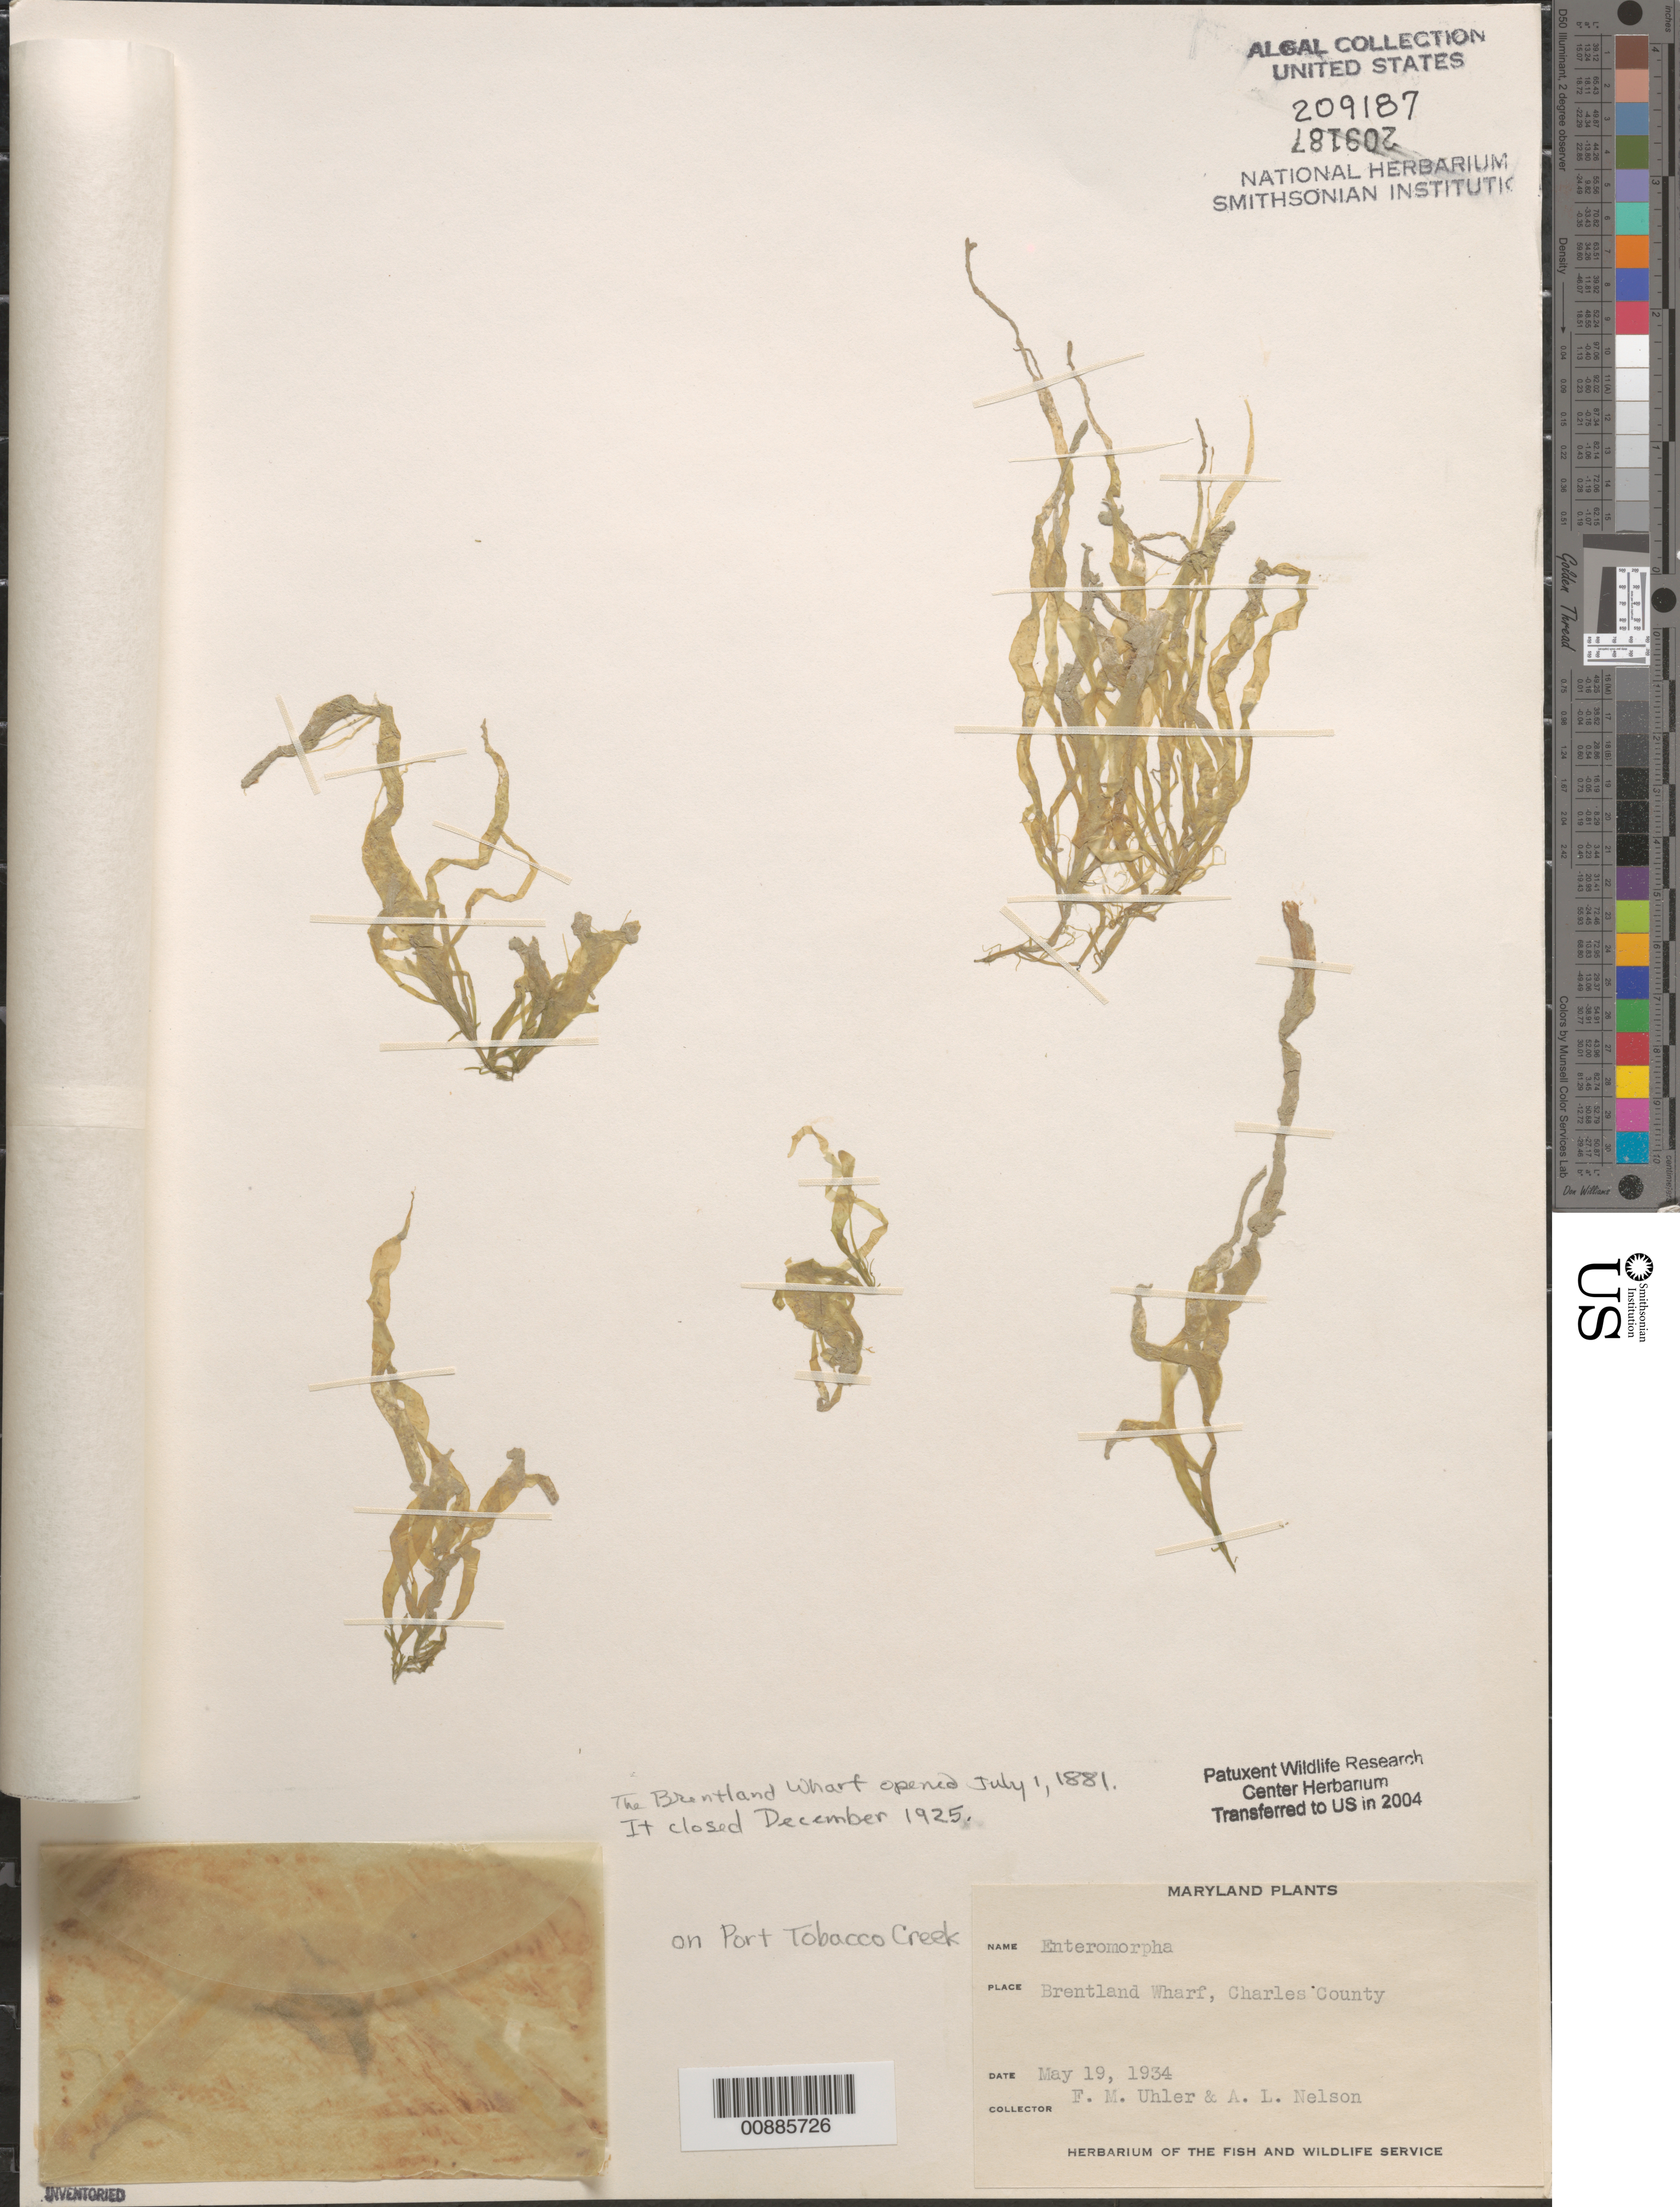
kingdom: Plantae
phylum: Chlorophyta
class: Ulvophyceae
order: Ulvales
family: Ulvaceae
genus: Ulva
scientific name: Ulva sp.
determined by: Algae name updating Project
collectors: F. M. Uhler & A. L. Nelson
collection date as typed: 19 May 1934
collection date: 1934-05-19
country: United States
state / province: Maryland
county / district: Charles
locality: Brentland Wharf, Port Tobacco Creek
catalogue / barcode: US 209187